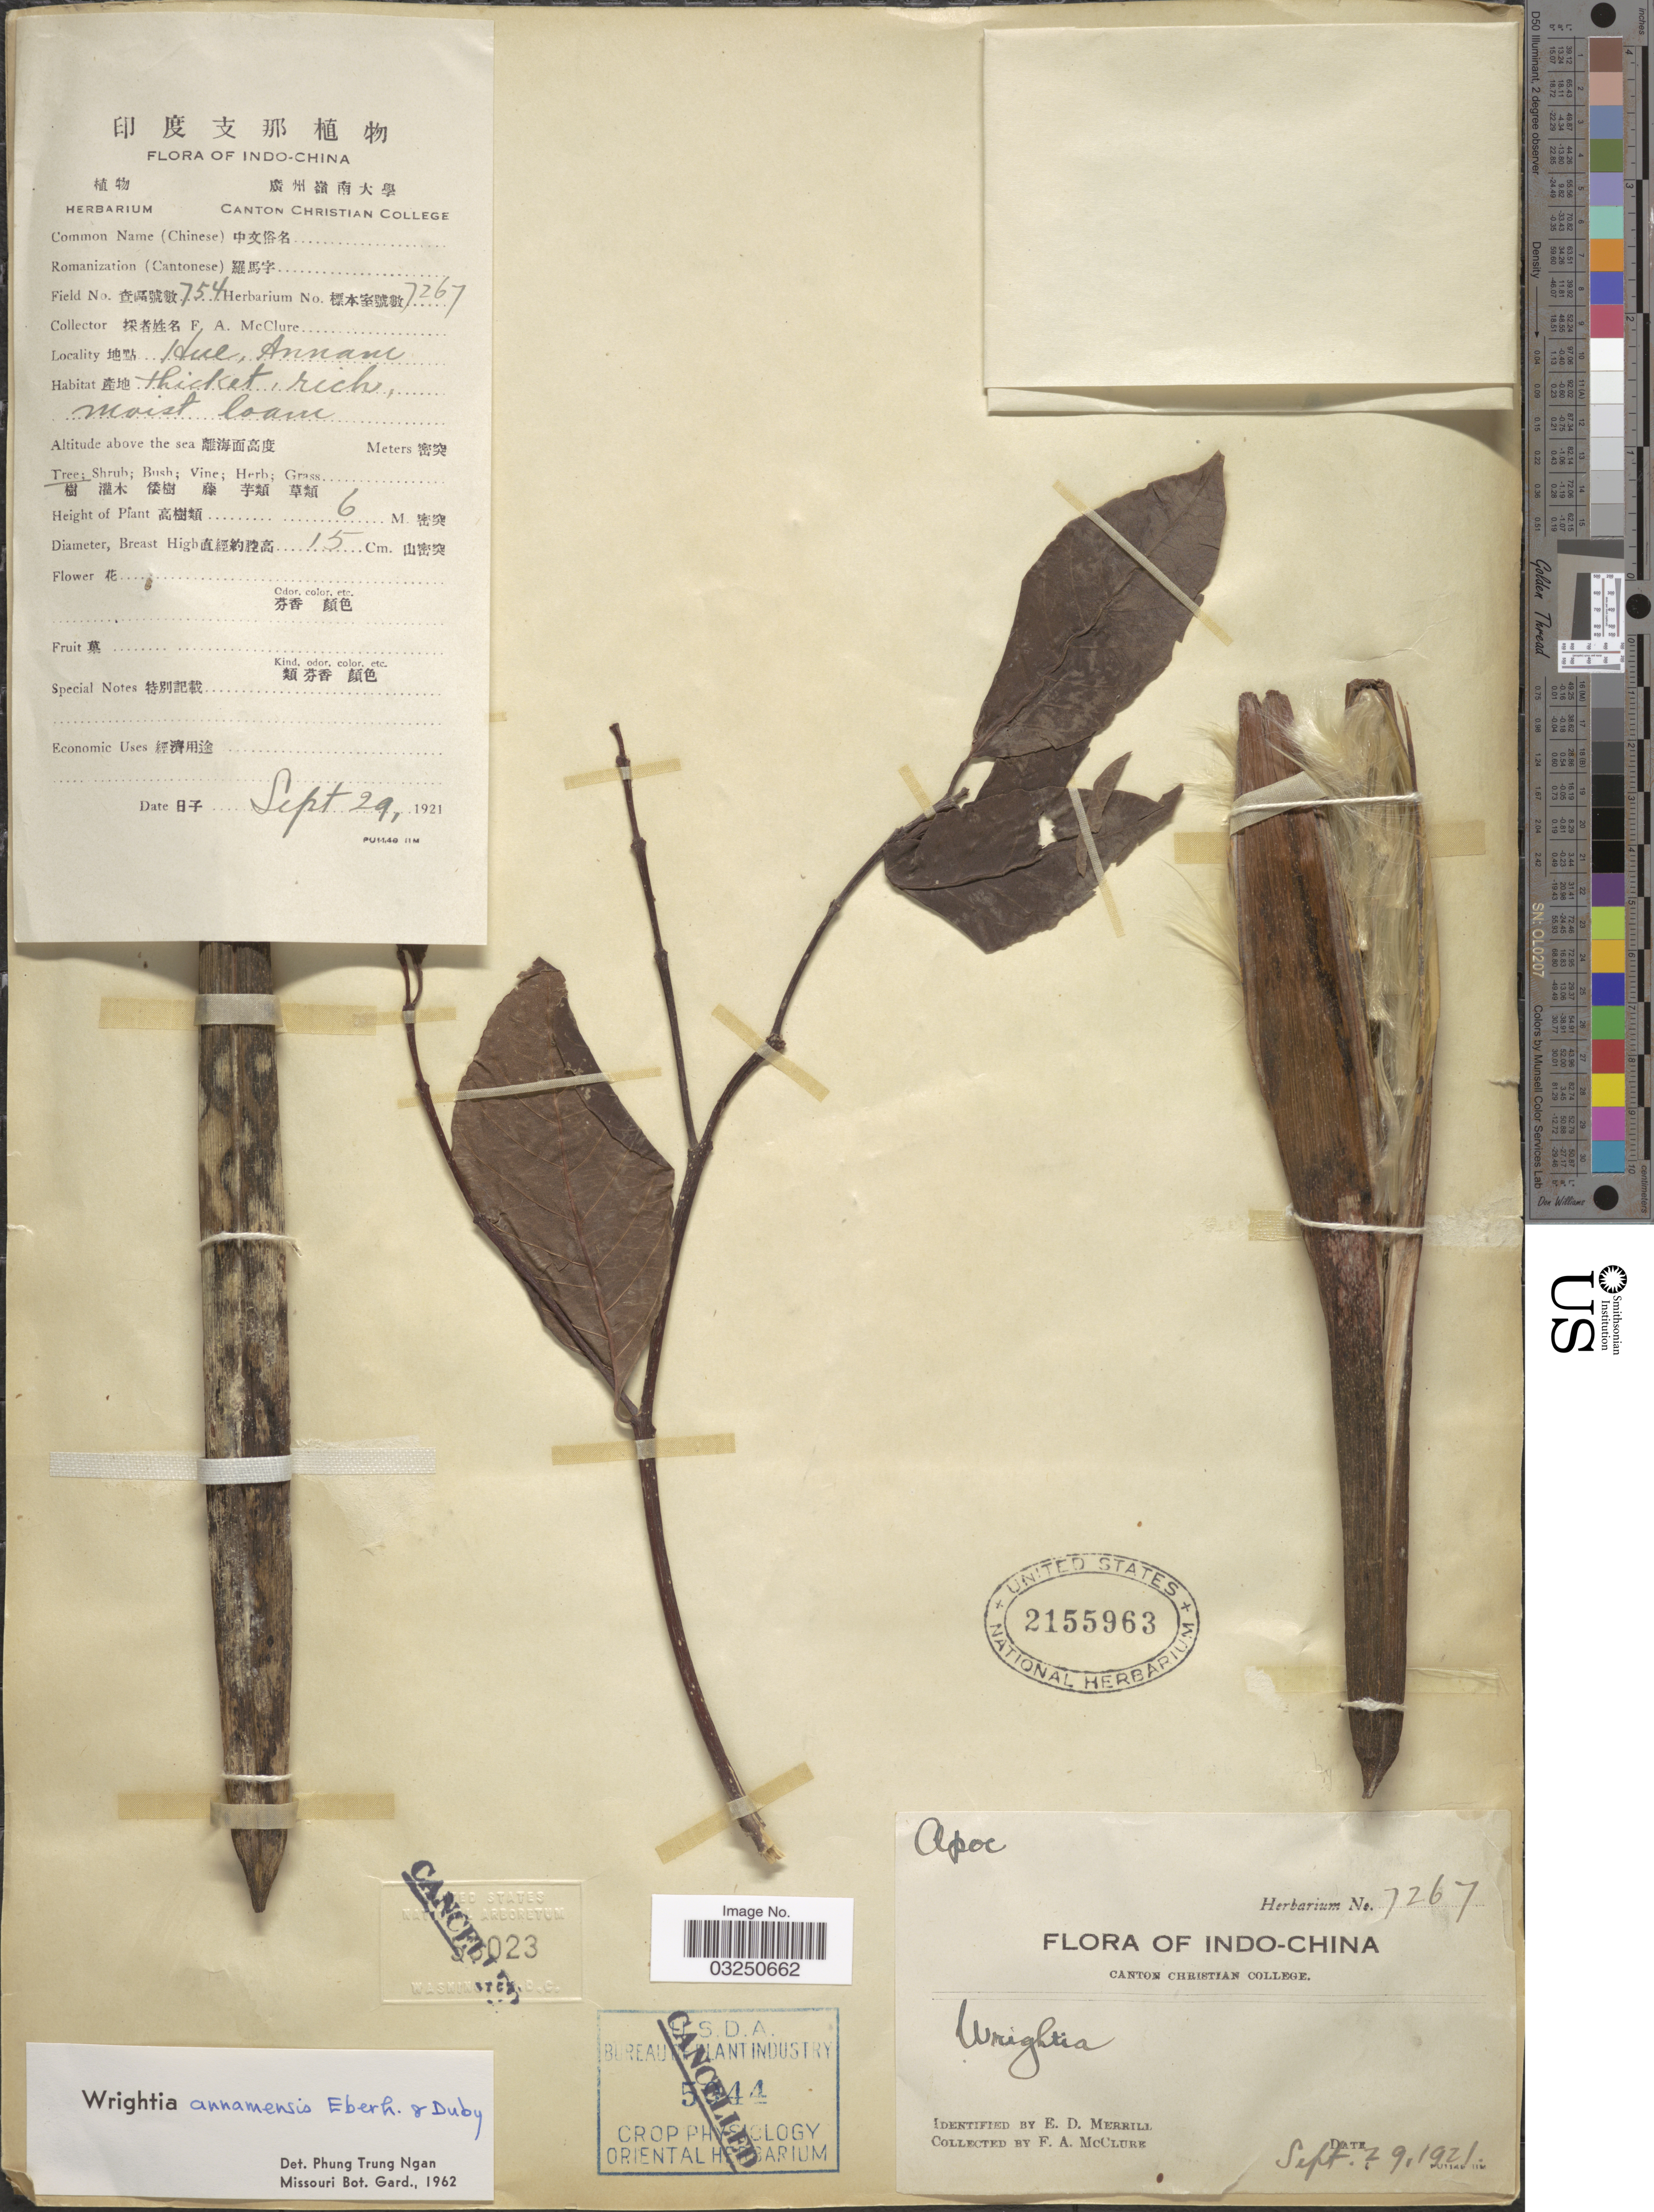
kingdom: Plantae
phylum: Tracheophyta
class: Magnoliopsida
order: Gentianales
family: Apocynaceae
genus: Wrightia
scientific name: Wrightia annamensis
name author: Eberh. & Dubard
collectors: F. A. McClure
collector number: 7267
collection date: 1921-09-29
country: Vietnam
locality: Hue, Annam.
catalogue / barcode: US 2155963